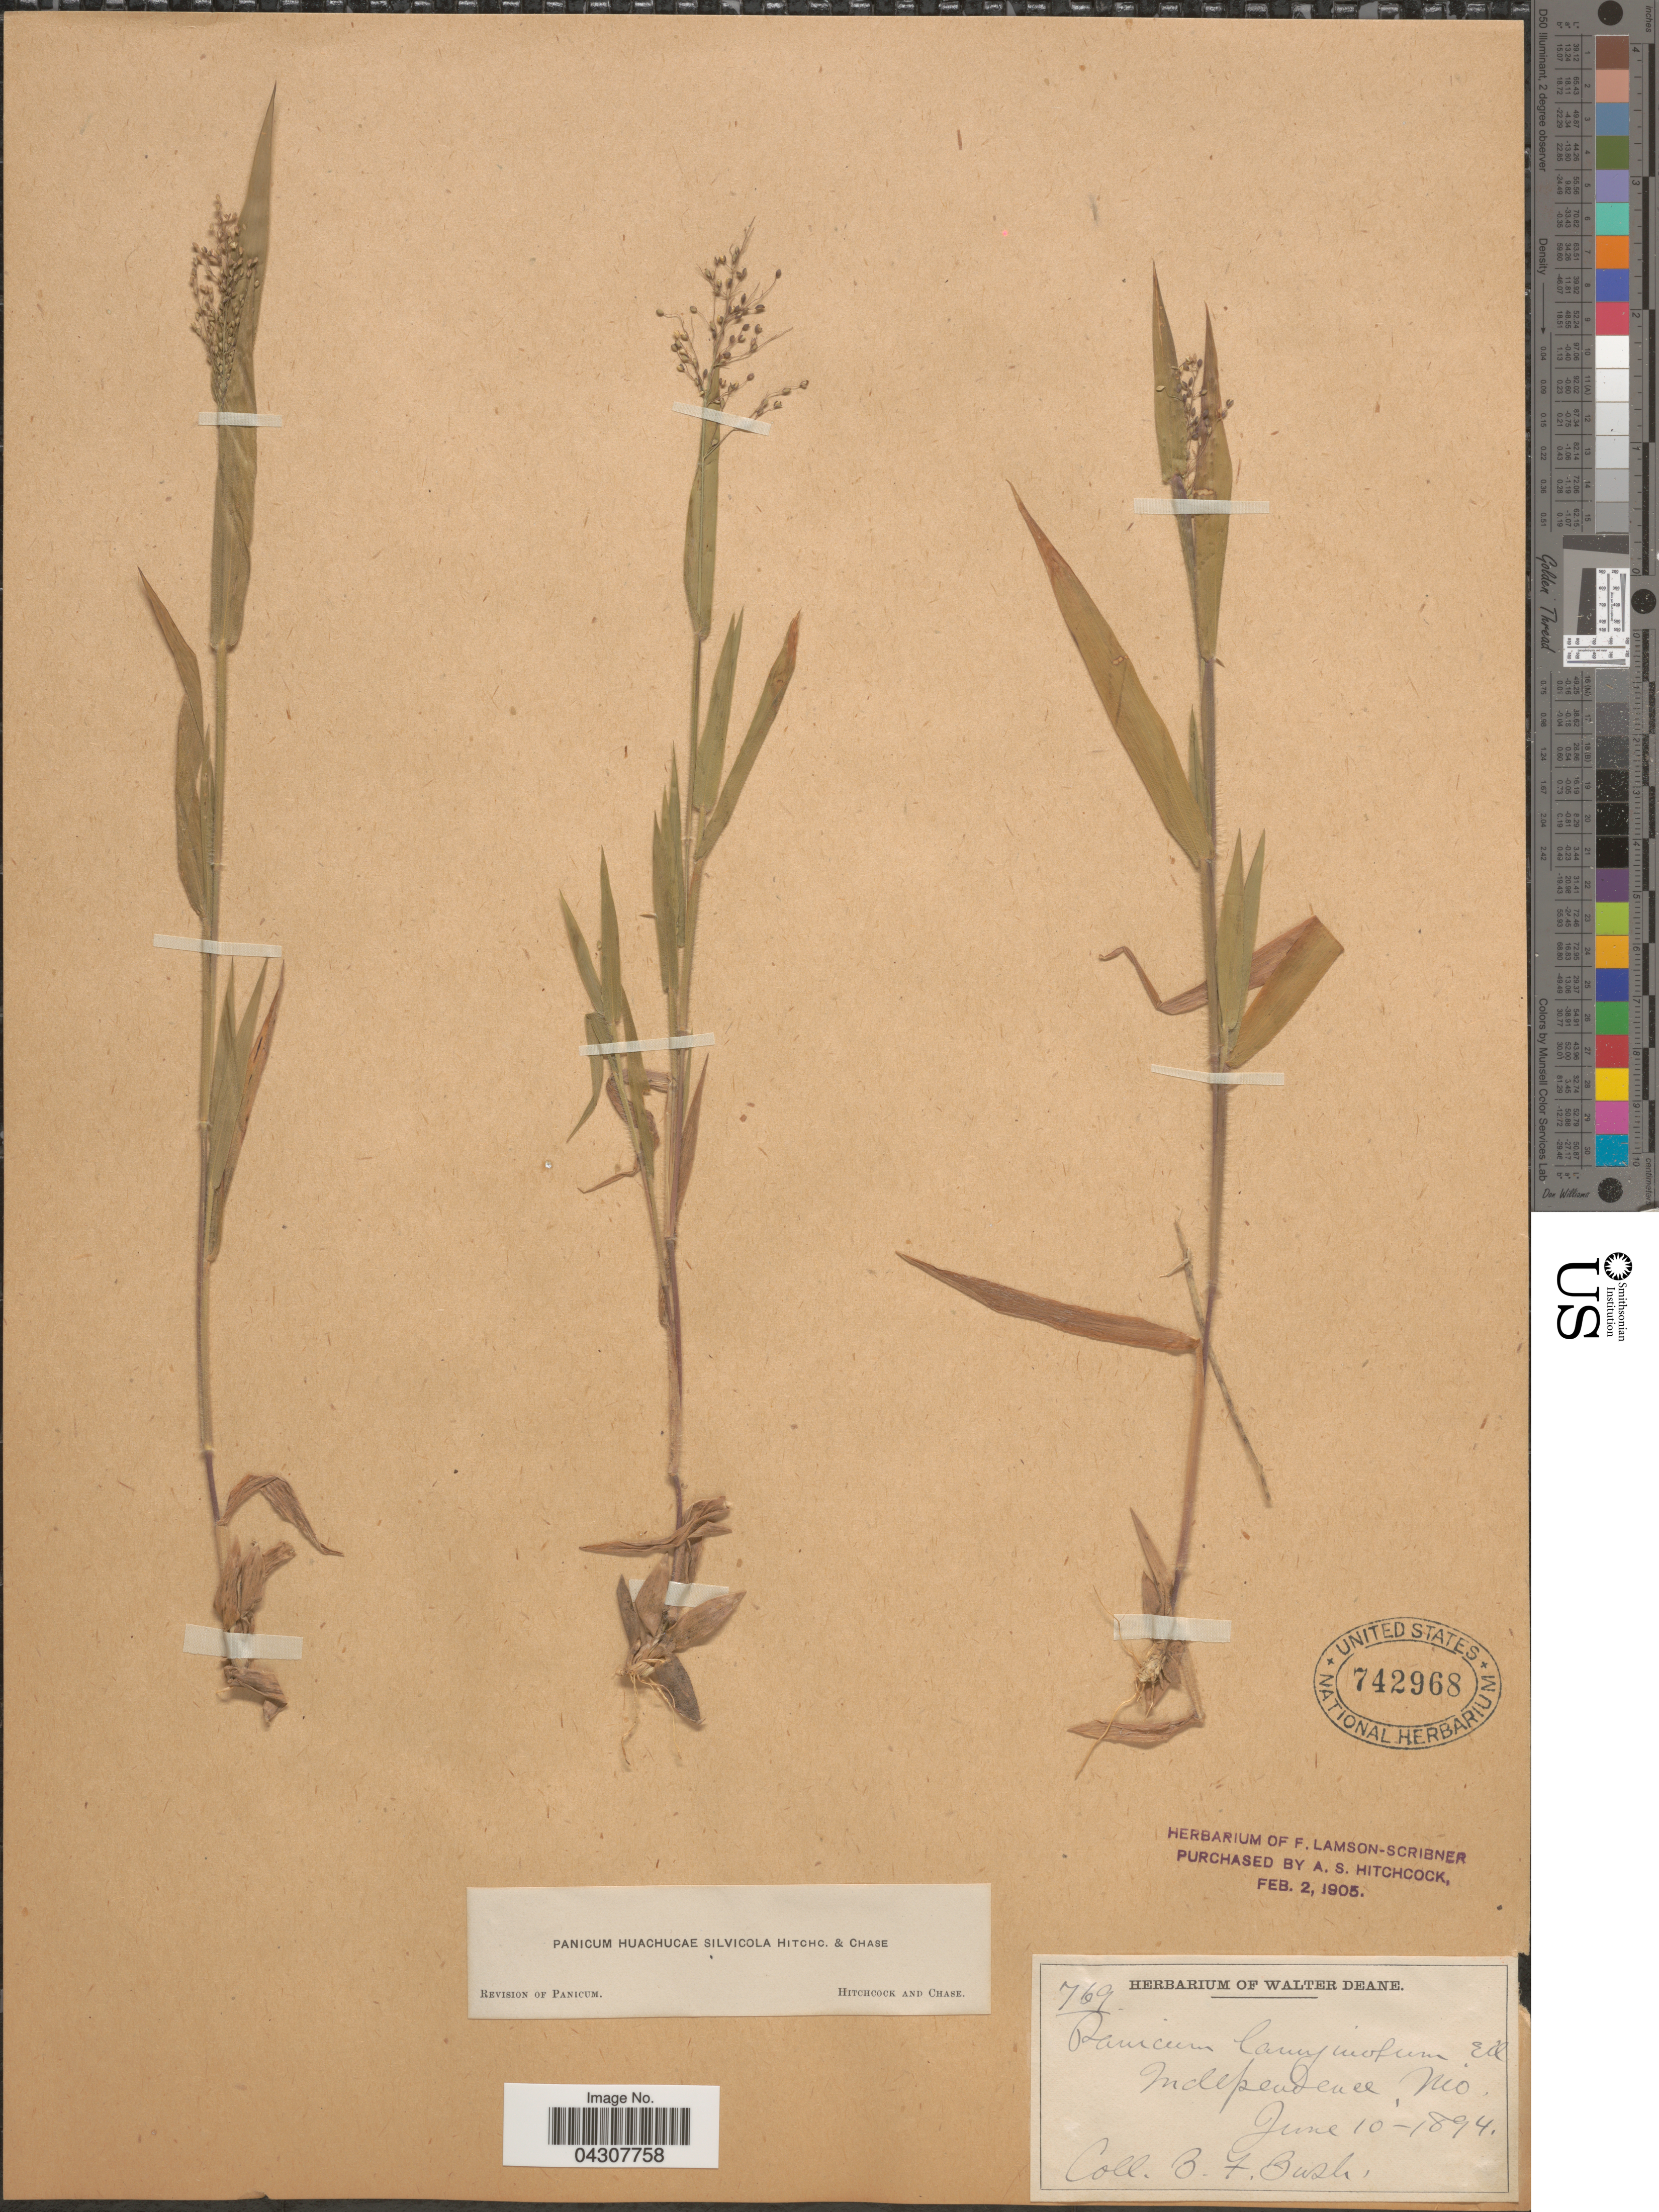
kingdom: Plantae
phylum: Tracheophyta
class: Liliopsida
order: Poales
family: Poaceae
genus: Dichanthelium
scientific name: Dichanthelium acuminatum var. acuminatum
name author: (Sw.) Gould & C.A. Clark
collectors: B. F. Bush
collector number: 769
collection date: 1894-06-10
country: United States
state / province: Missouri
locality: Independence.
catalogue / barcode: US 742968